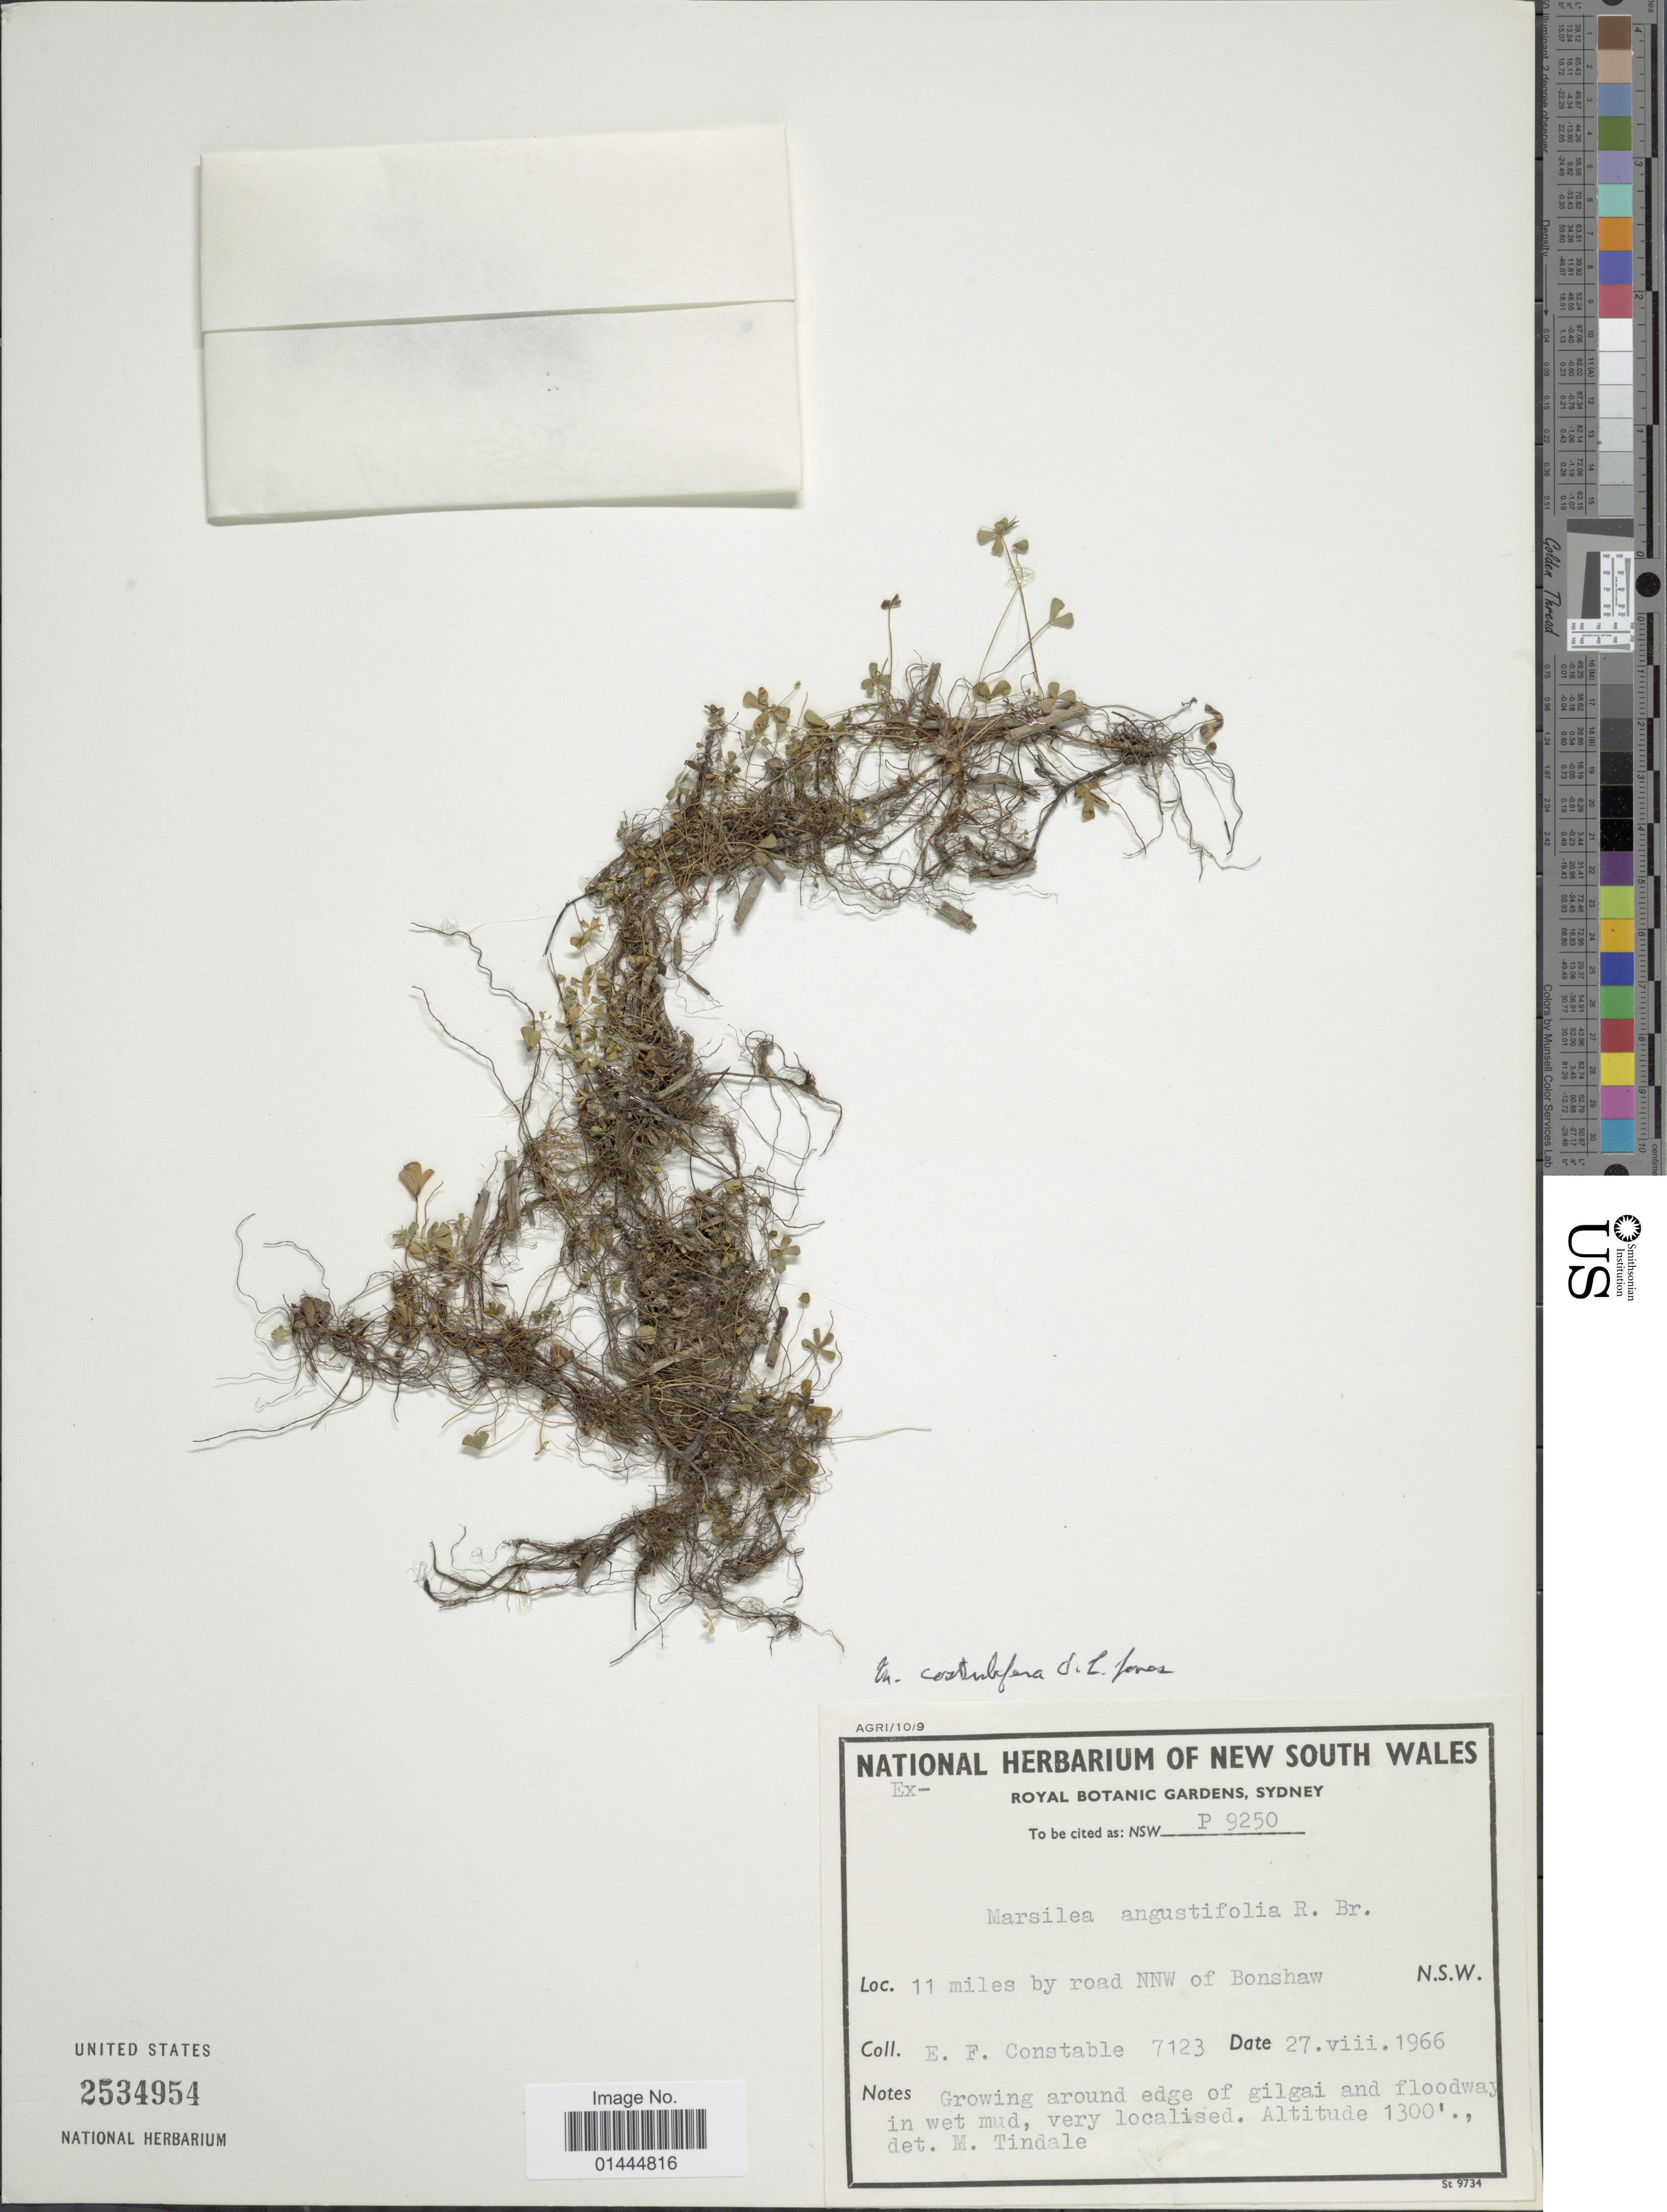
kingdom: Plantae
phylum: Tracheophyta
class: Polypodiopsida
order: Salviniales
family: Marsileaceae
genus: Marsilea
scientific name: Marsilea costulifera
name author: D.L. Jones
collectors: E. F. Constable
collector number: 7123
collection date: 1966-08-27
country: Australia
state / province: New South Wales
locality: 11 miles by road NNW of Bonshaw, around edge of floodway.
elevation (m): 396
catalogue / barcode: US 2534954